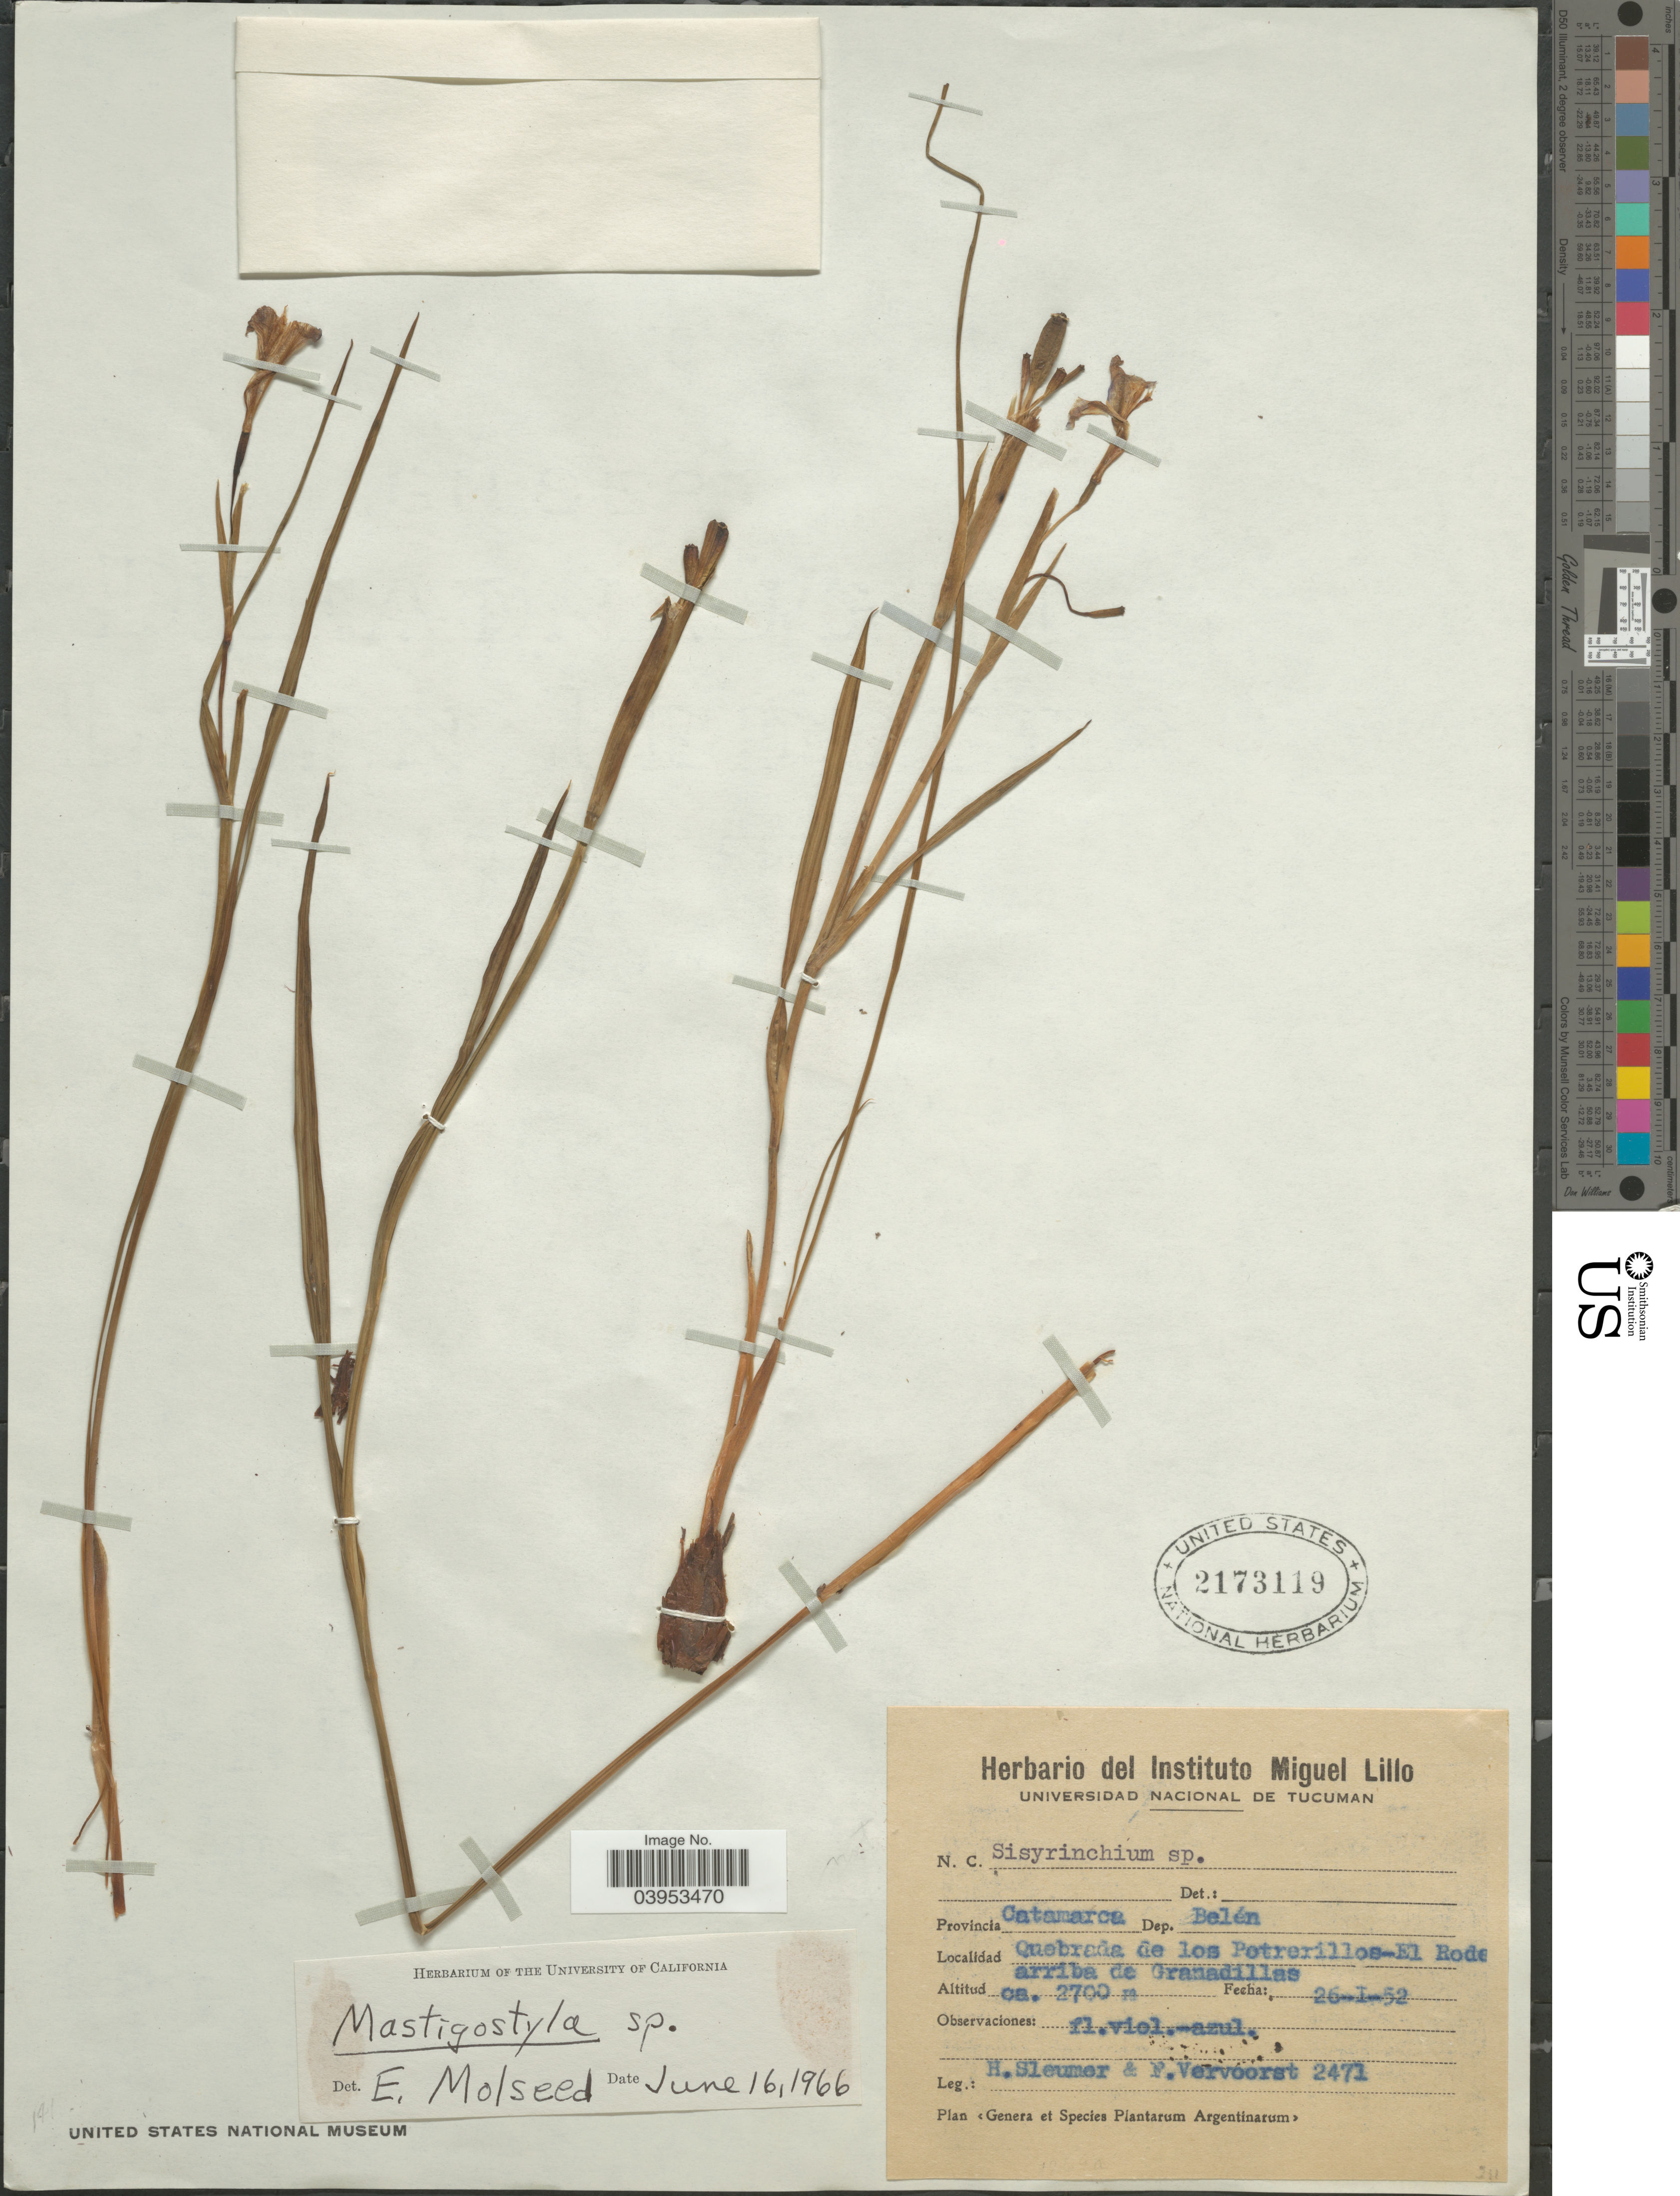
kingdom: Plantae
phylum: Tracheophyta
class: Liliopsida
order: Asparagales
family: Iridaceae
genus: Mastigostyla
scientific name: Mastigostyla sp.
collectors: H. O. Sleumer & F. Vervoorst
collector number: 2471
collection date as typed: Transcribed d/m/y: 26/1/52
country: Argentina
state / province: Catamarca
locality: Dep. Belén. Quebrada de los Potrerillos-El Rodeo arriba de Granadillas.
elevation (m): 2700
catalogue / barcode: US 2173119